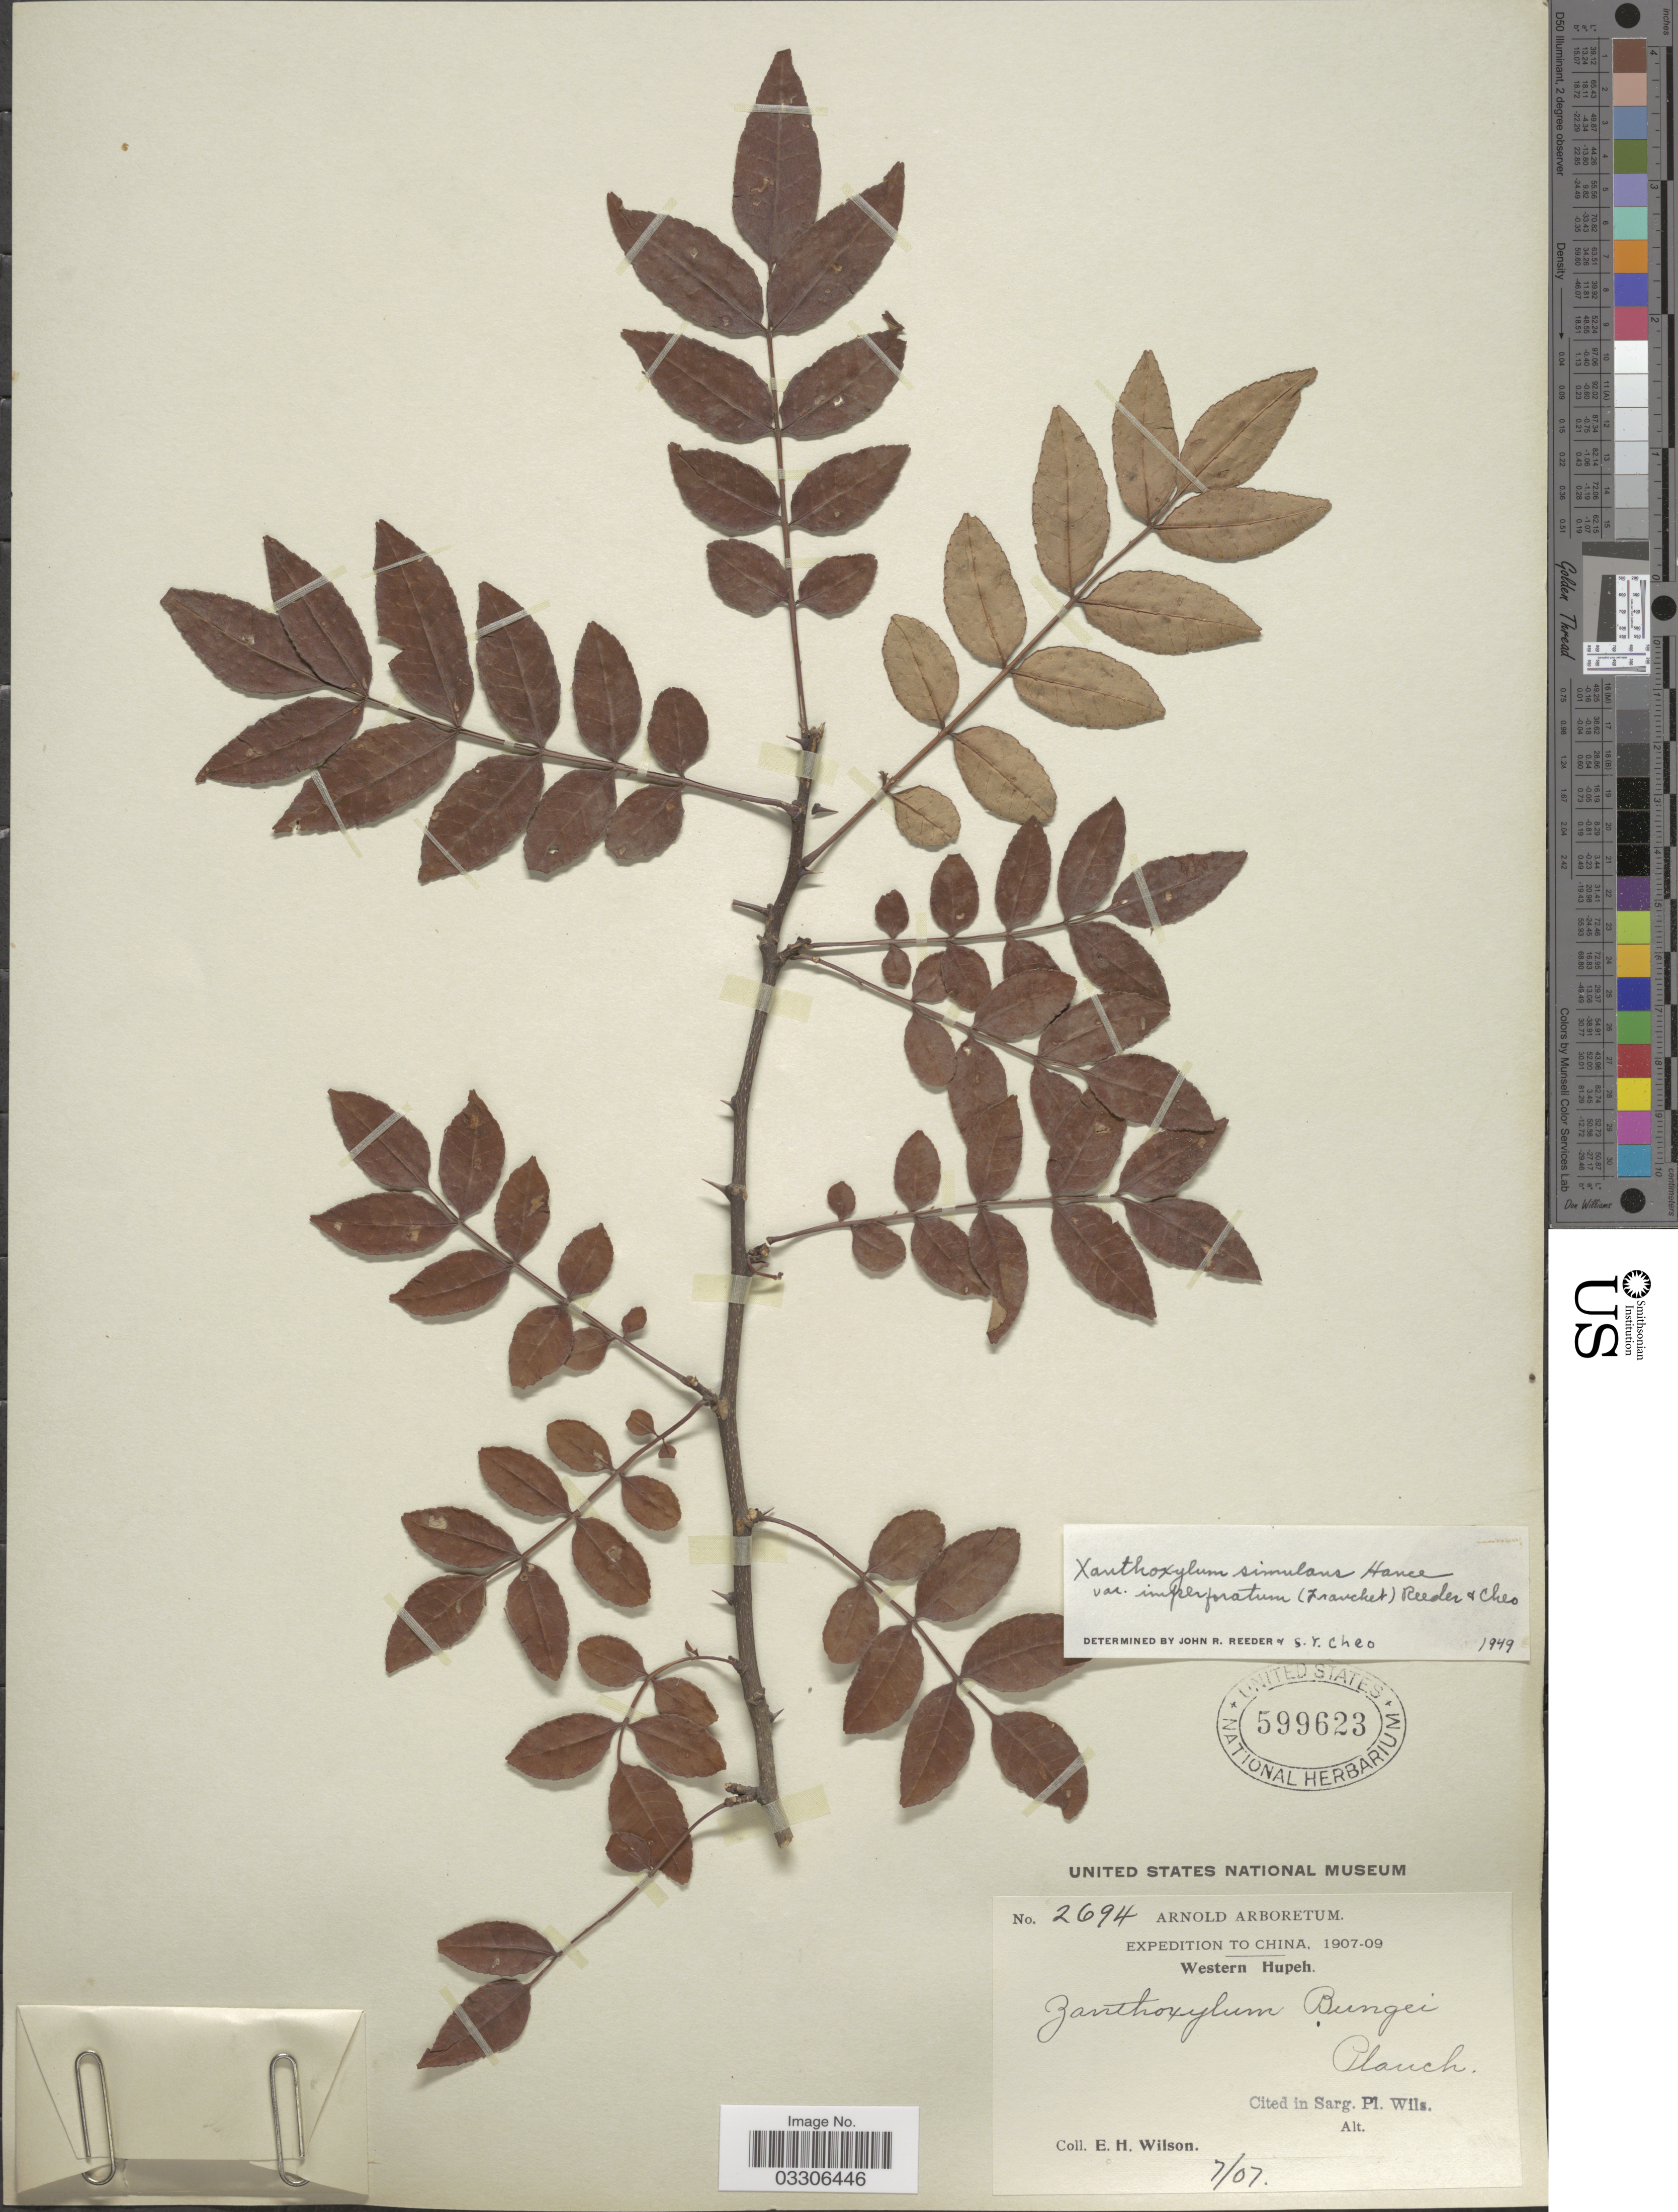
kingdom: Plantae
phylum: Tracheophyta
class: Magnoliopsida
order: Sapindales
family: Rutaceae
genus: Zanthoxylum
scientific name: Zanthoxylum simulans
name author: Hance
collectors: E. Wilson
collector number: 2694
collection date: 1907-07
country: China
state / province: Hubei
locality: Western Hupeh.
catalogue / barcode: US 599623